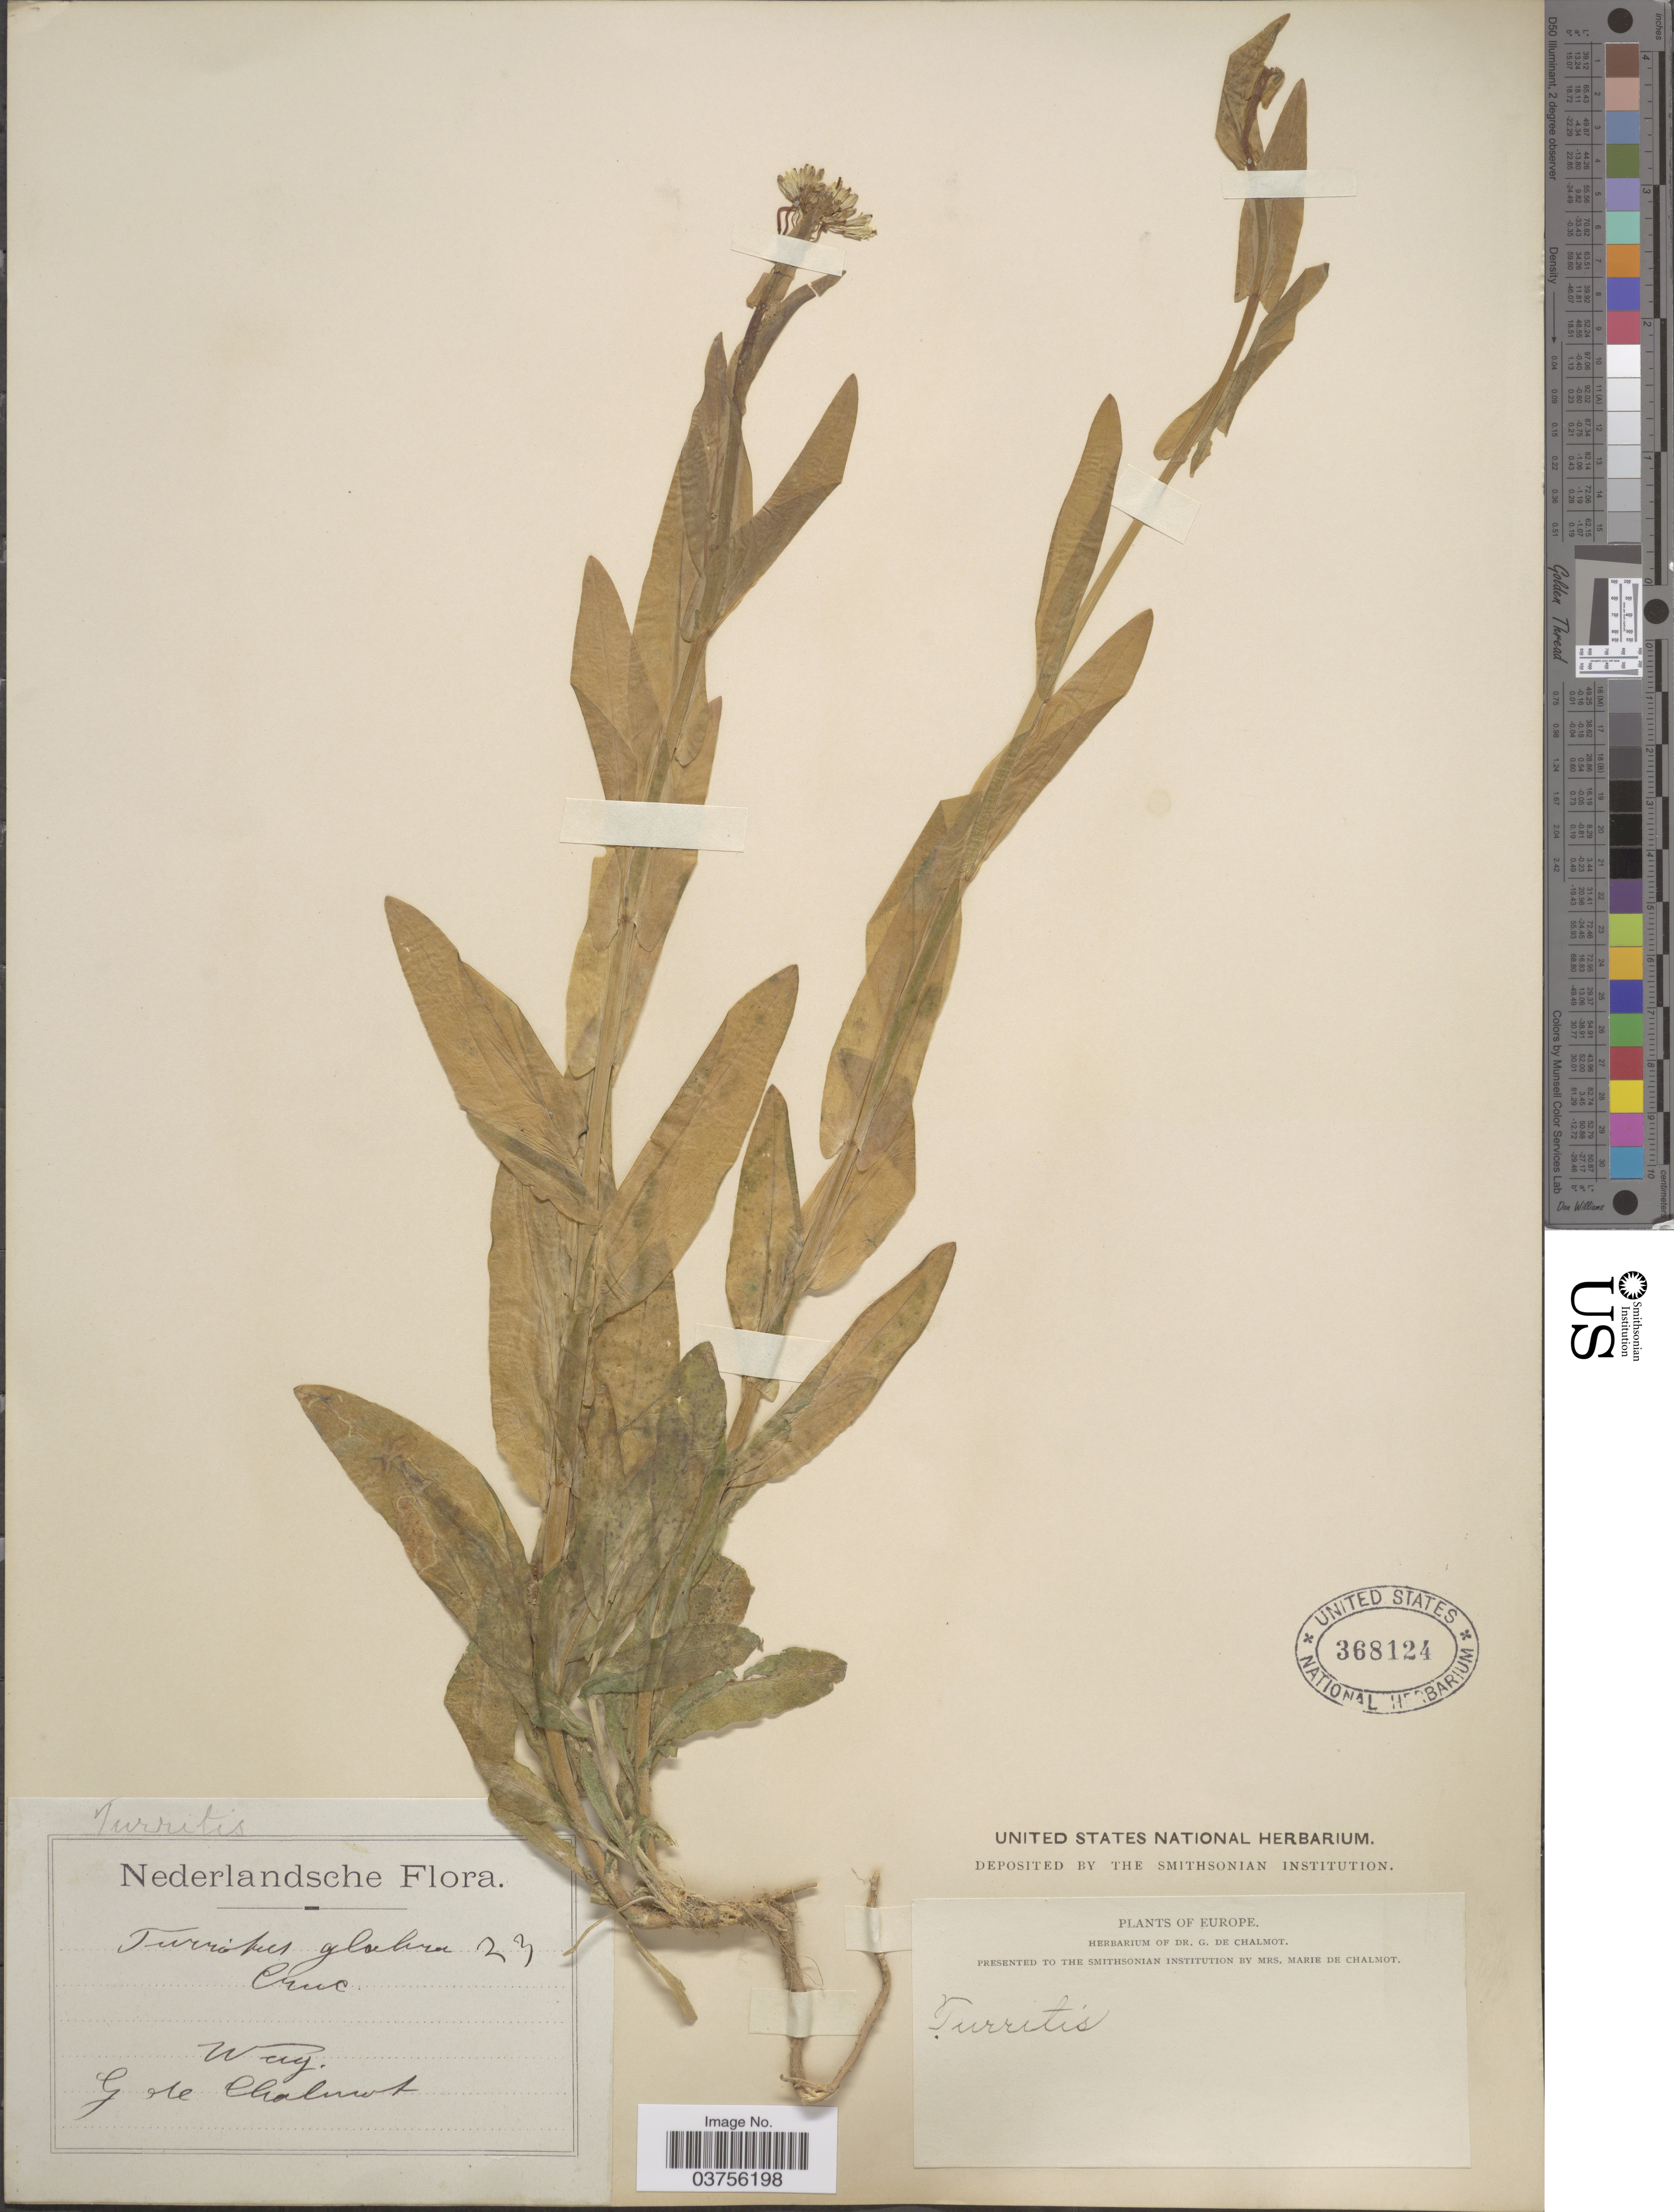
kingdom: Plantae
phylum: Tracheophyta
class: Magnoliopsida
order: Brassicales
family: Brassicaceae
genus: Turritis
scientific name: Turritis glabra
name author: L.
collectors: G. de Chalmot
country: Netherlands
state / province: Gelderland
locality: Wag.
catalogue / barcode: US 368124